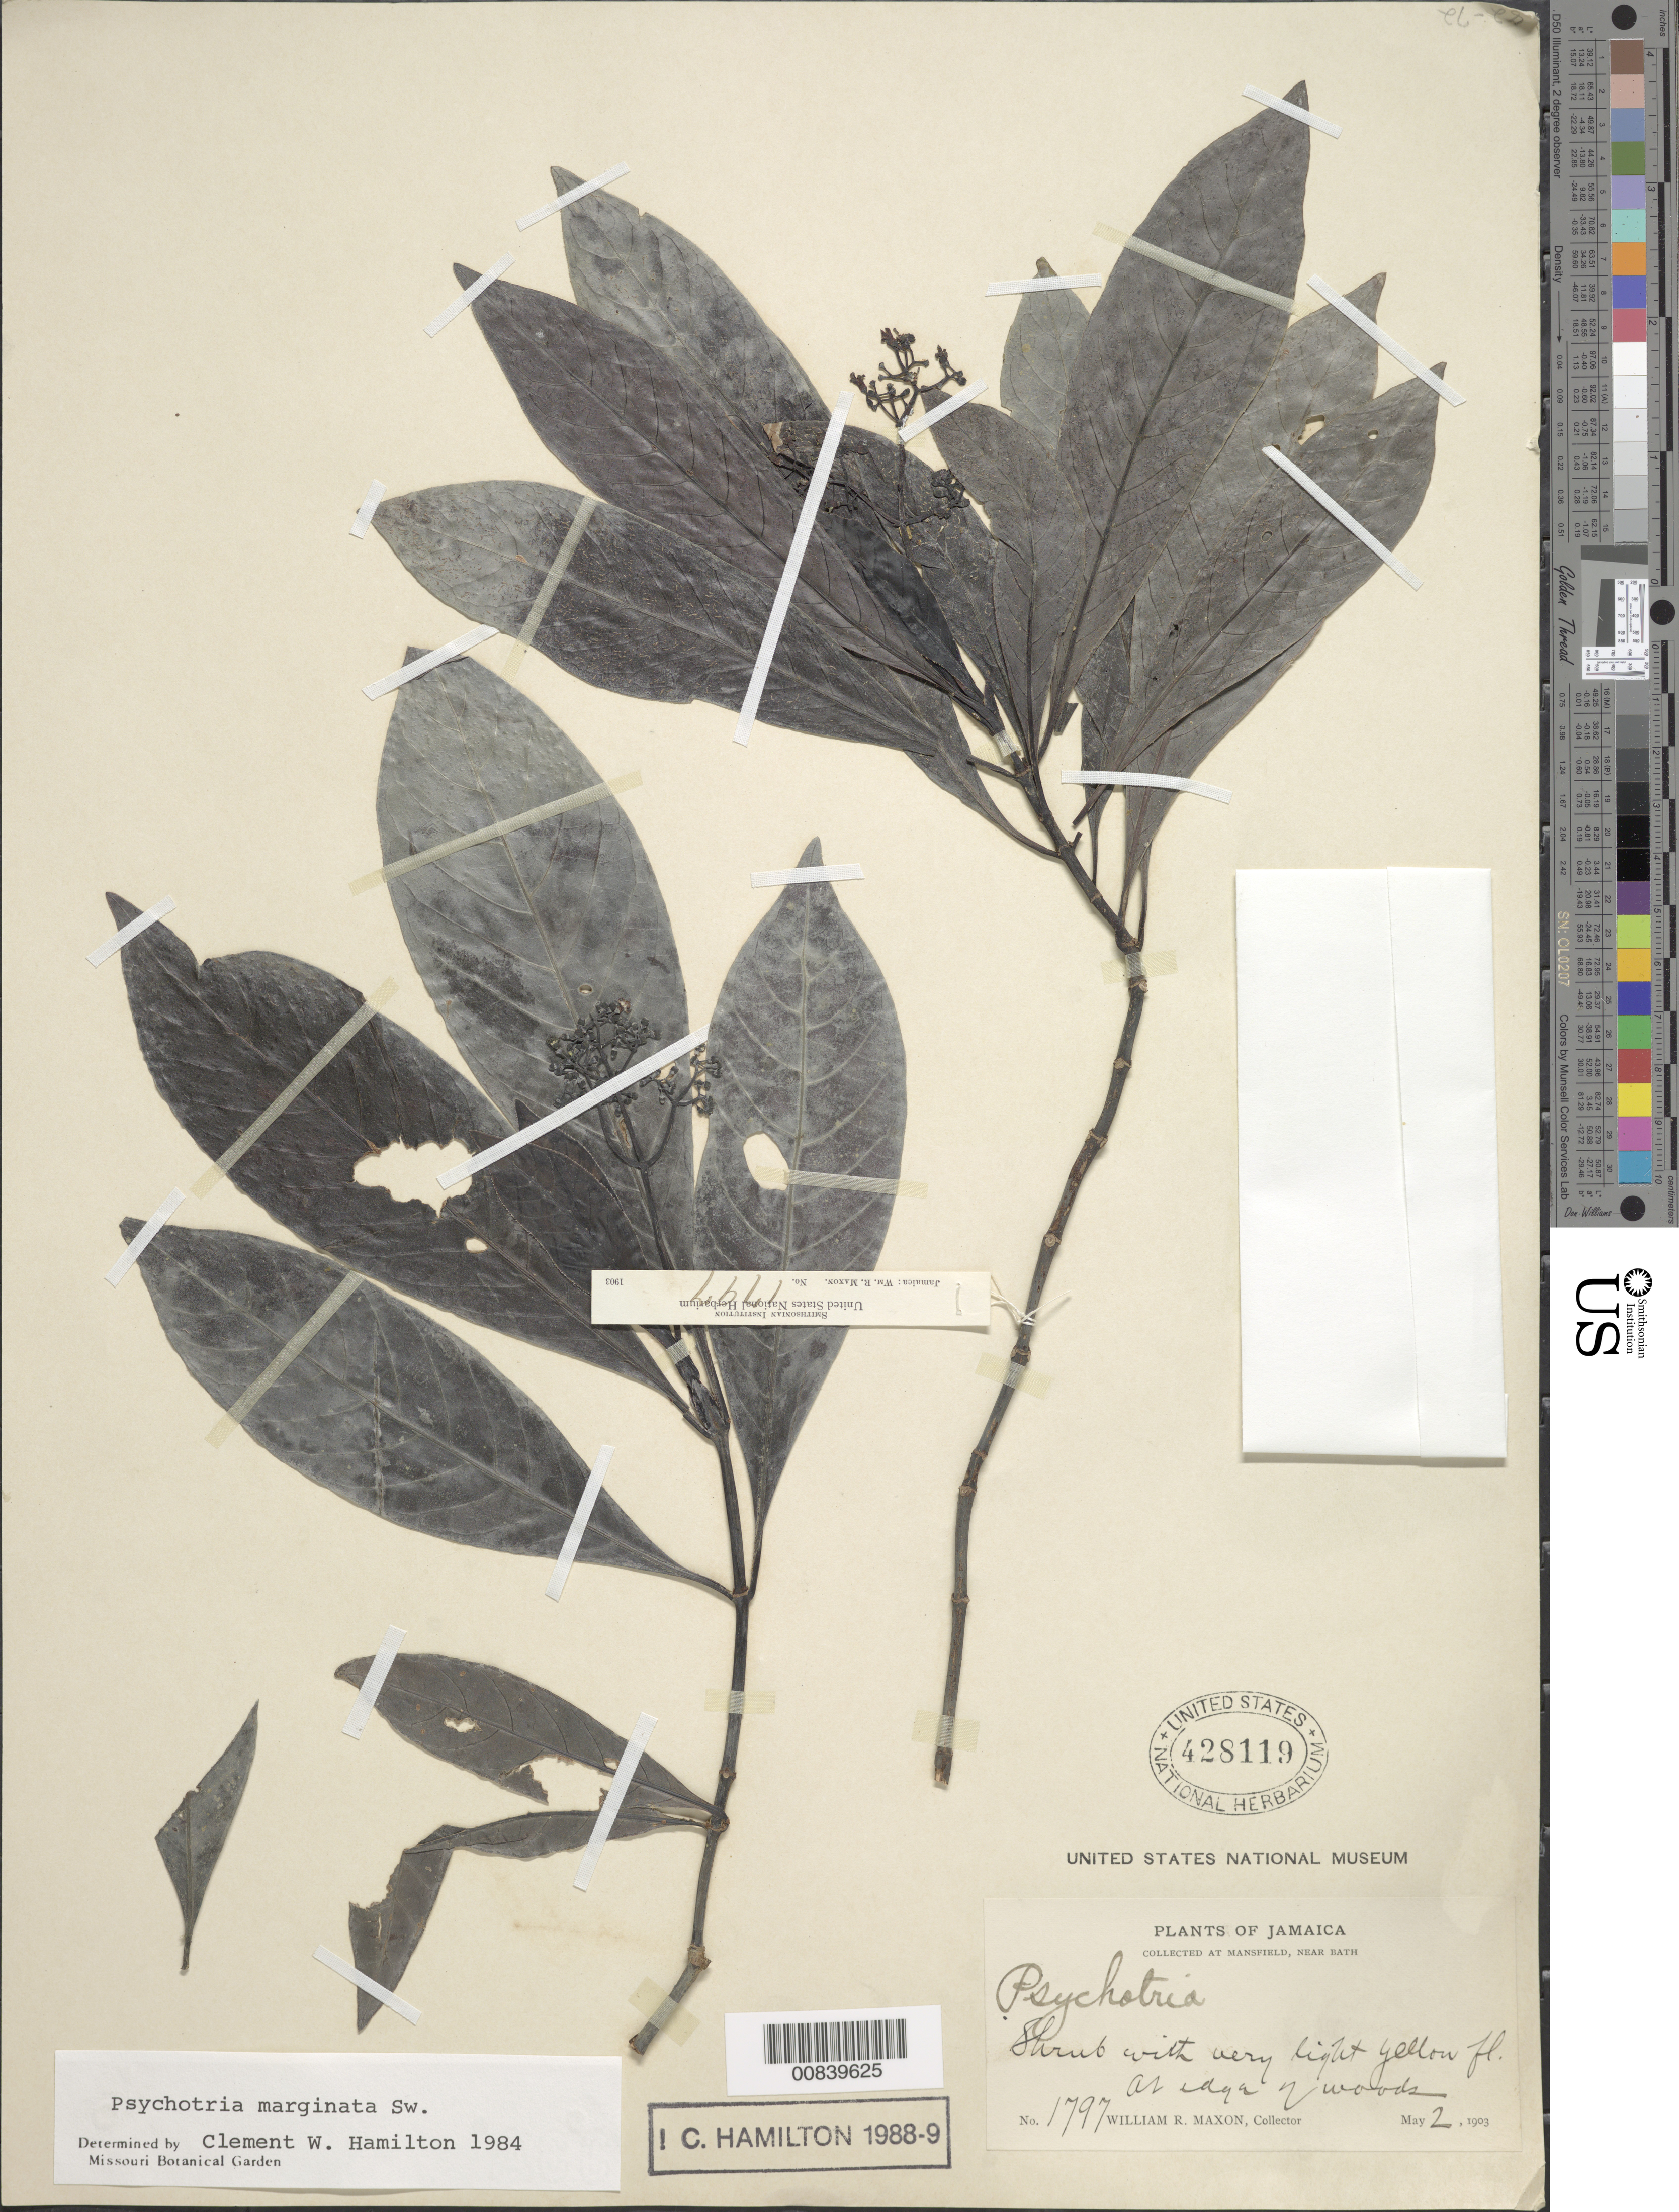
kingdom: Plantae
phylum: Tracheophyta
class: Magnoliopsida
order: Gentianales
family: Rubiaceae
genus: Margaritopsis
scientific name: Margaritopsis microdon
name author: (DC.) C.M. Taylor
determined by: Hamilton, C. W.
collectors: W. R. Maxon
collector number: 1797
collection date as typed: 02 May 1903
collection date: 1903-05-02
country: Jamaica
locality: Mansfield, near Bath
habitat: At edge of woods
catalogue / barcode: US 428119